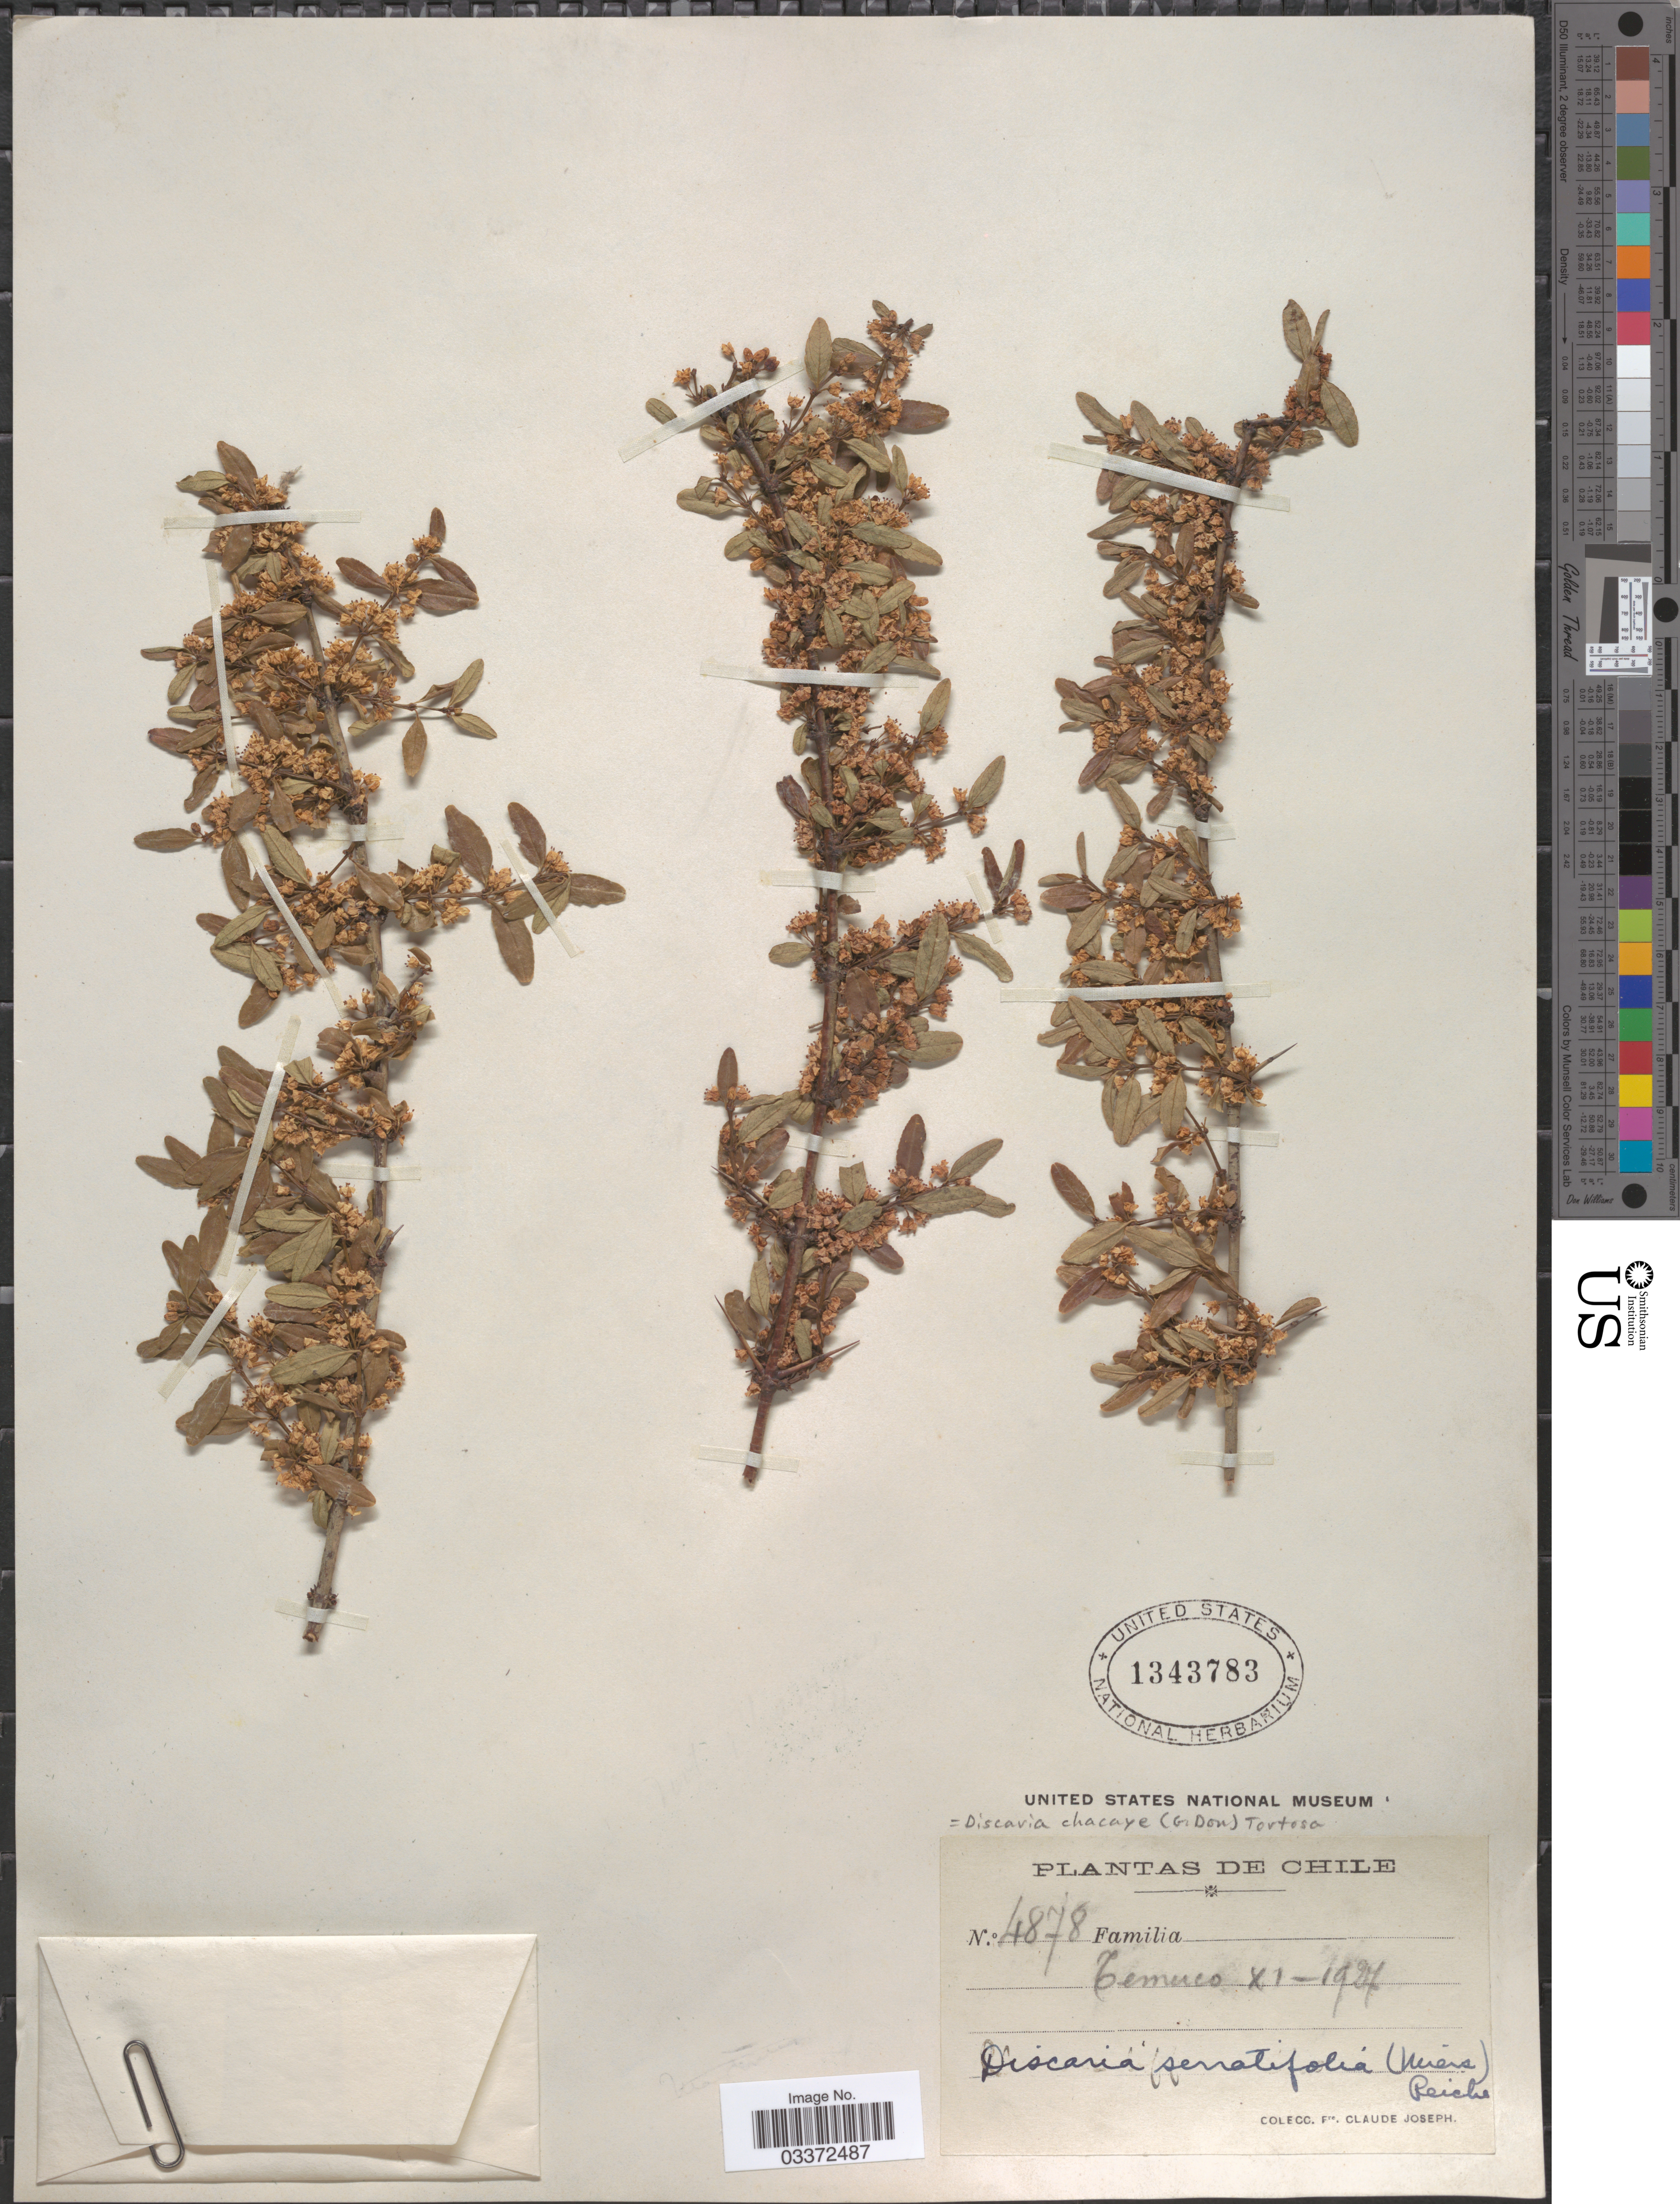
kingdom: Plantae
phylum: Tracheophyta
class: Magnoliopsida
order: Rosales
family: Rhamnaceae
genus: Discaria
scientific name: Discaria chacaye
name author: (G. Don) Tortosa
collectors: Bro. Claude-Joseph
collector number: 4878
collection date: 1927-11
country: Chile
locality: Temuco.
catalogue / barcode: US 1343783